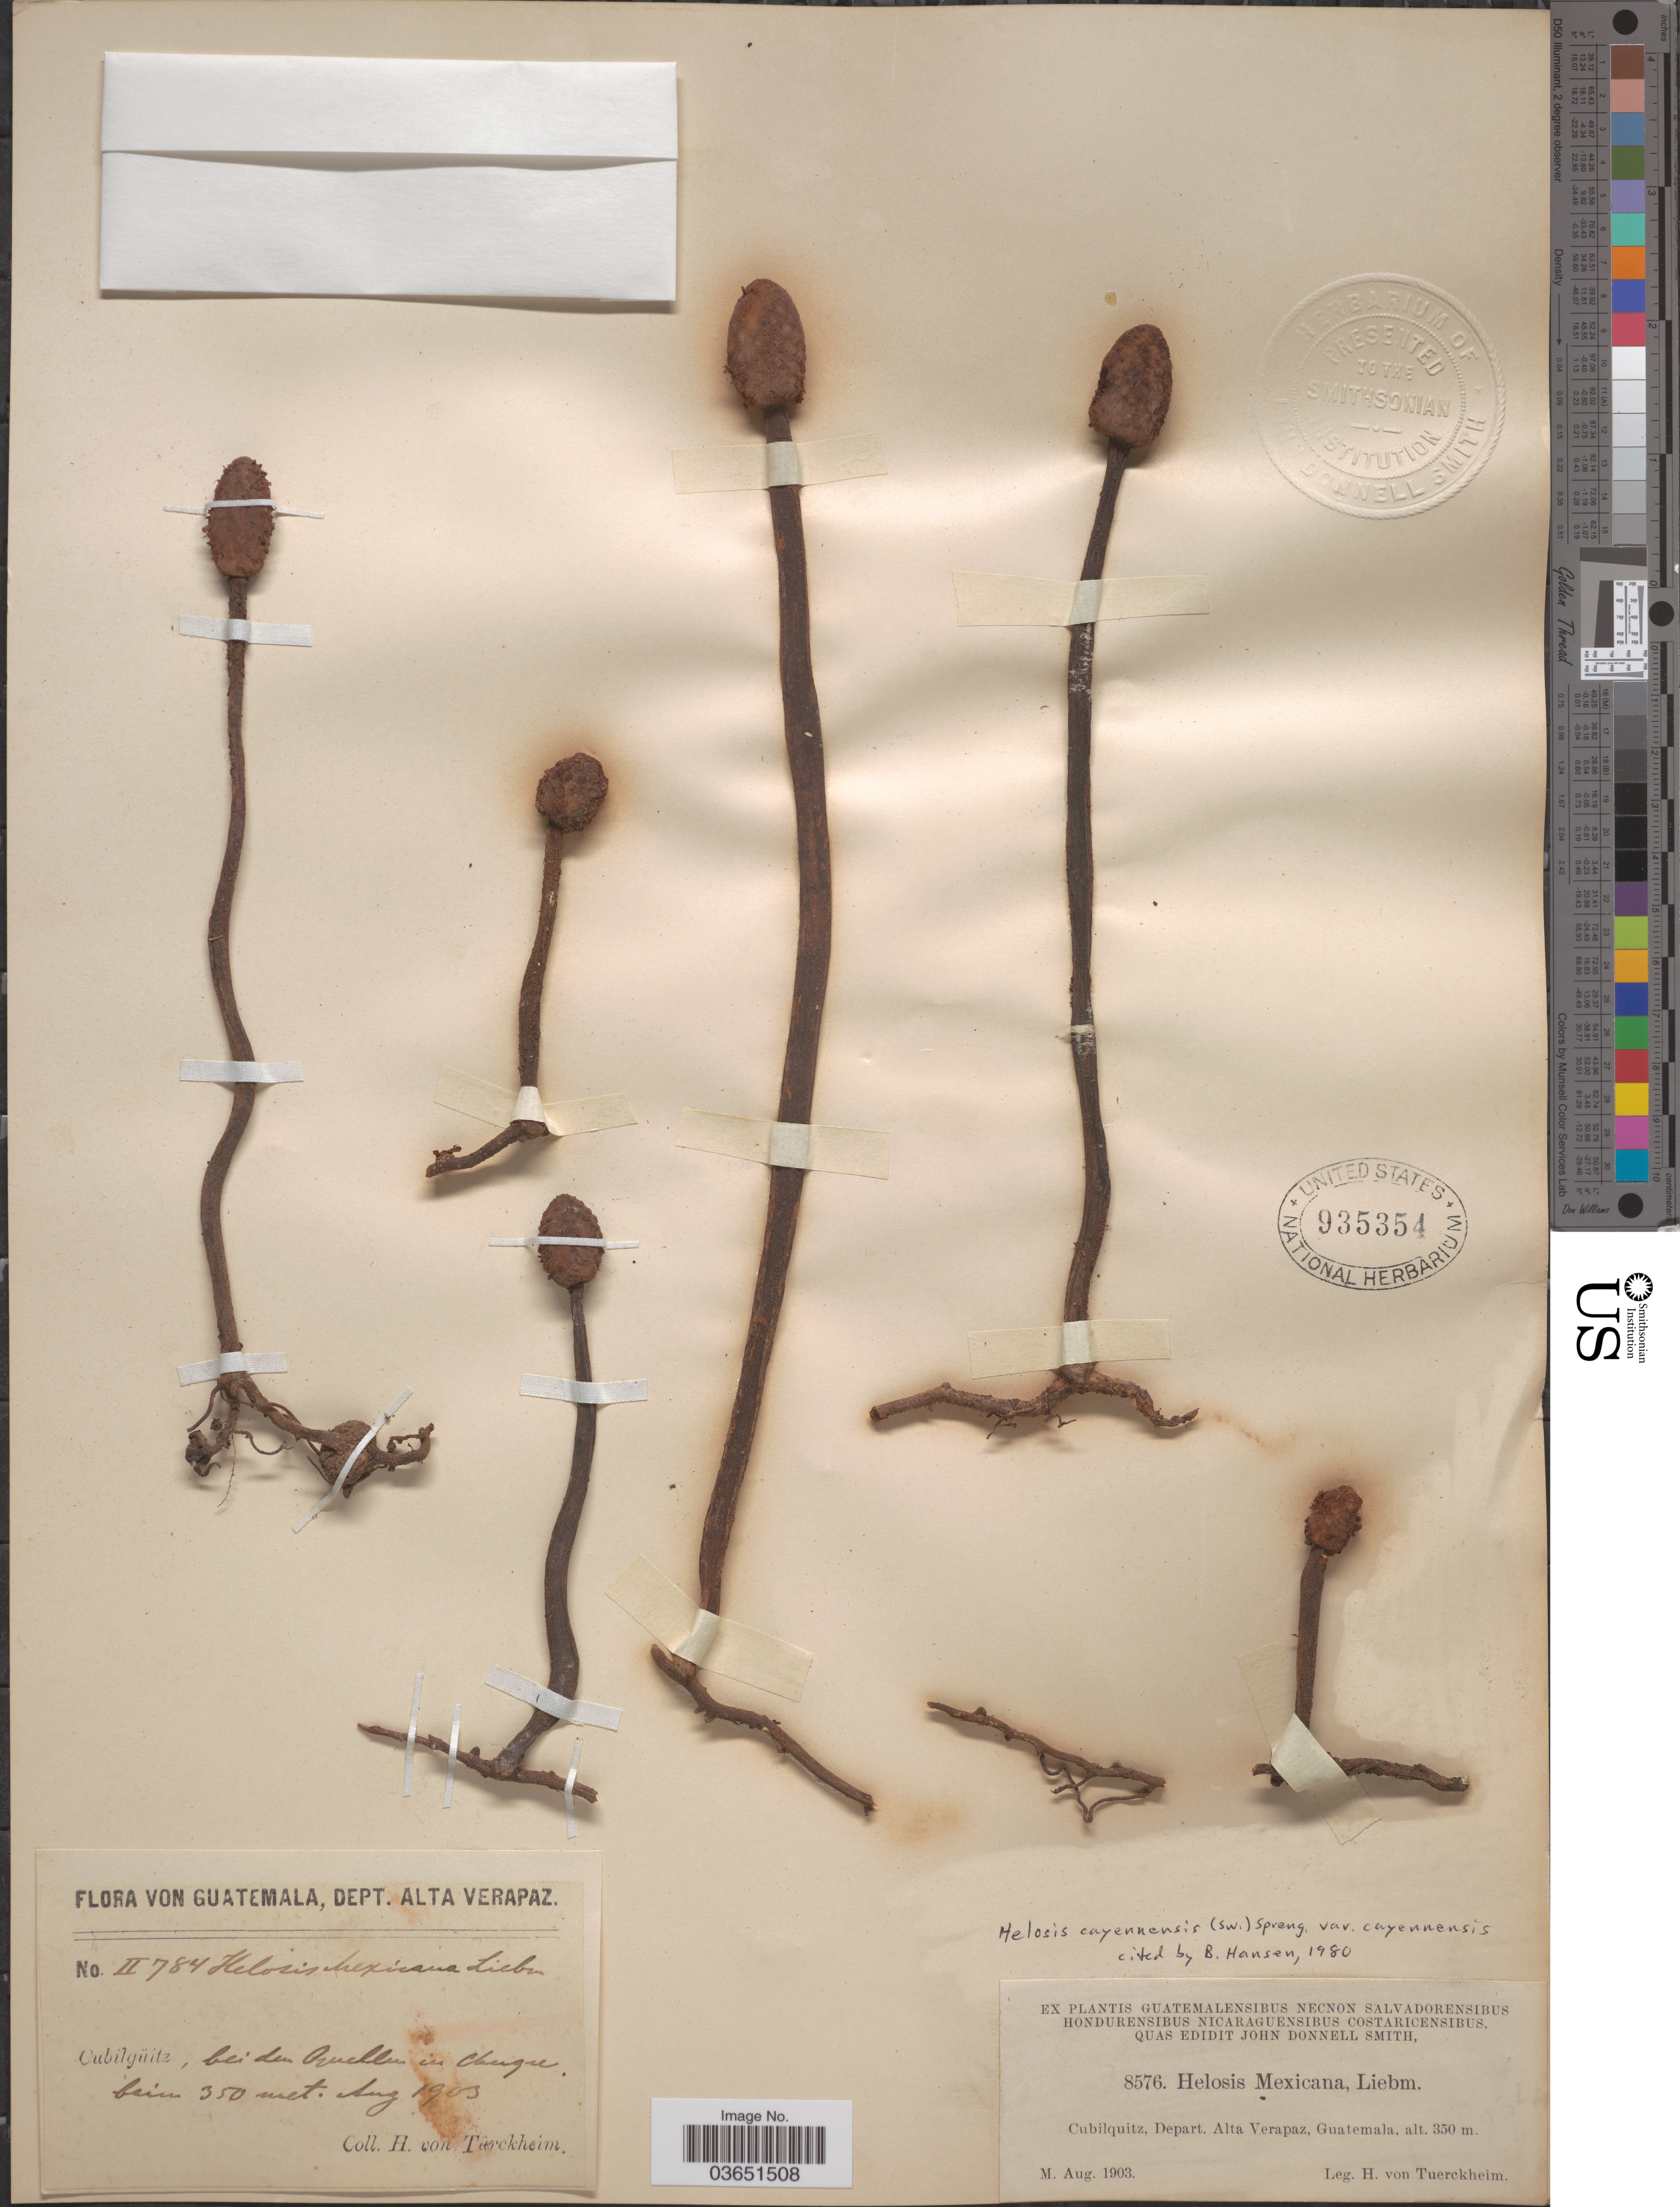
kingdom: Plantae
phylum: Tracheophyta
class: Magnoliopsida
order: Santalales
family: Balanophoraceae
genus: Helosis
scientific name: Helosis cayennensis var. cayennensis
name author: (Sw.) Spreng.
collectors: H. von Türckheim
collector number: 8576/II784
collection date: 1903-08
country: Guatemala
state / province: Alta Verapaz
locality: Cubilquitz, Depart. Alta Verapaz.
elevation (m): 350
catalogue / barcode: US 935354